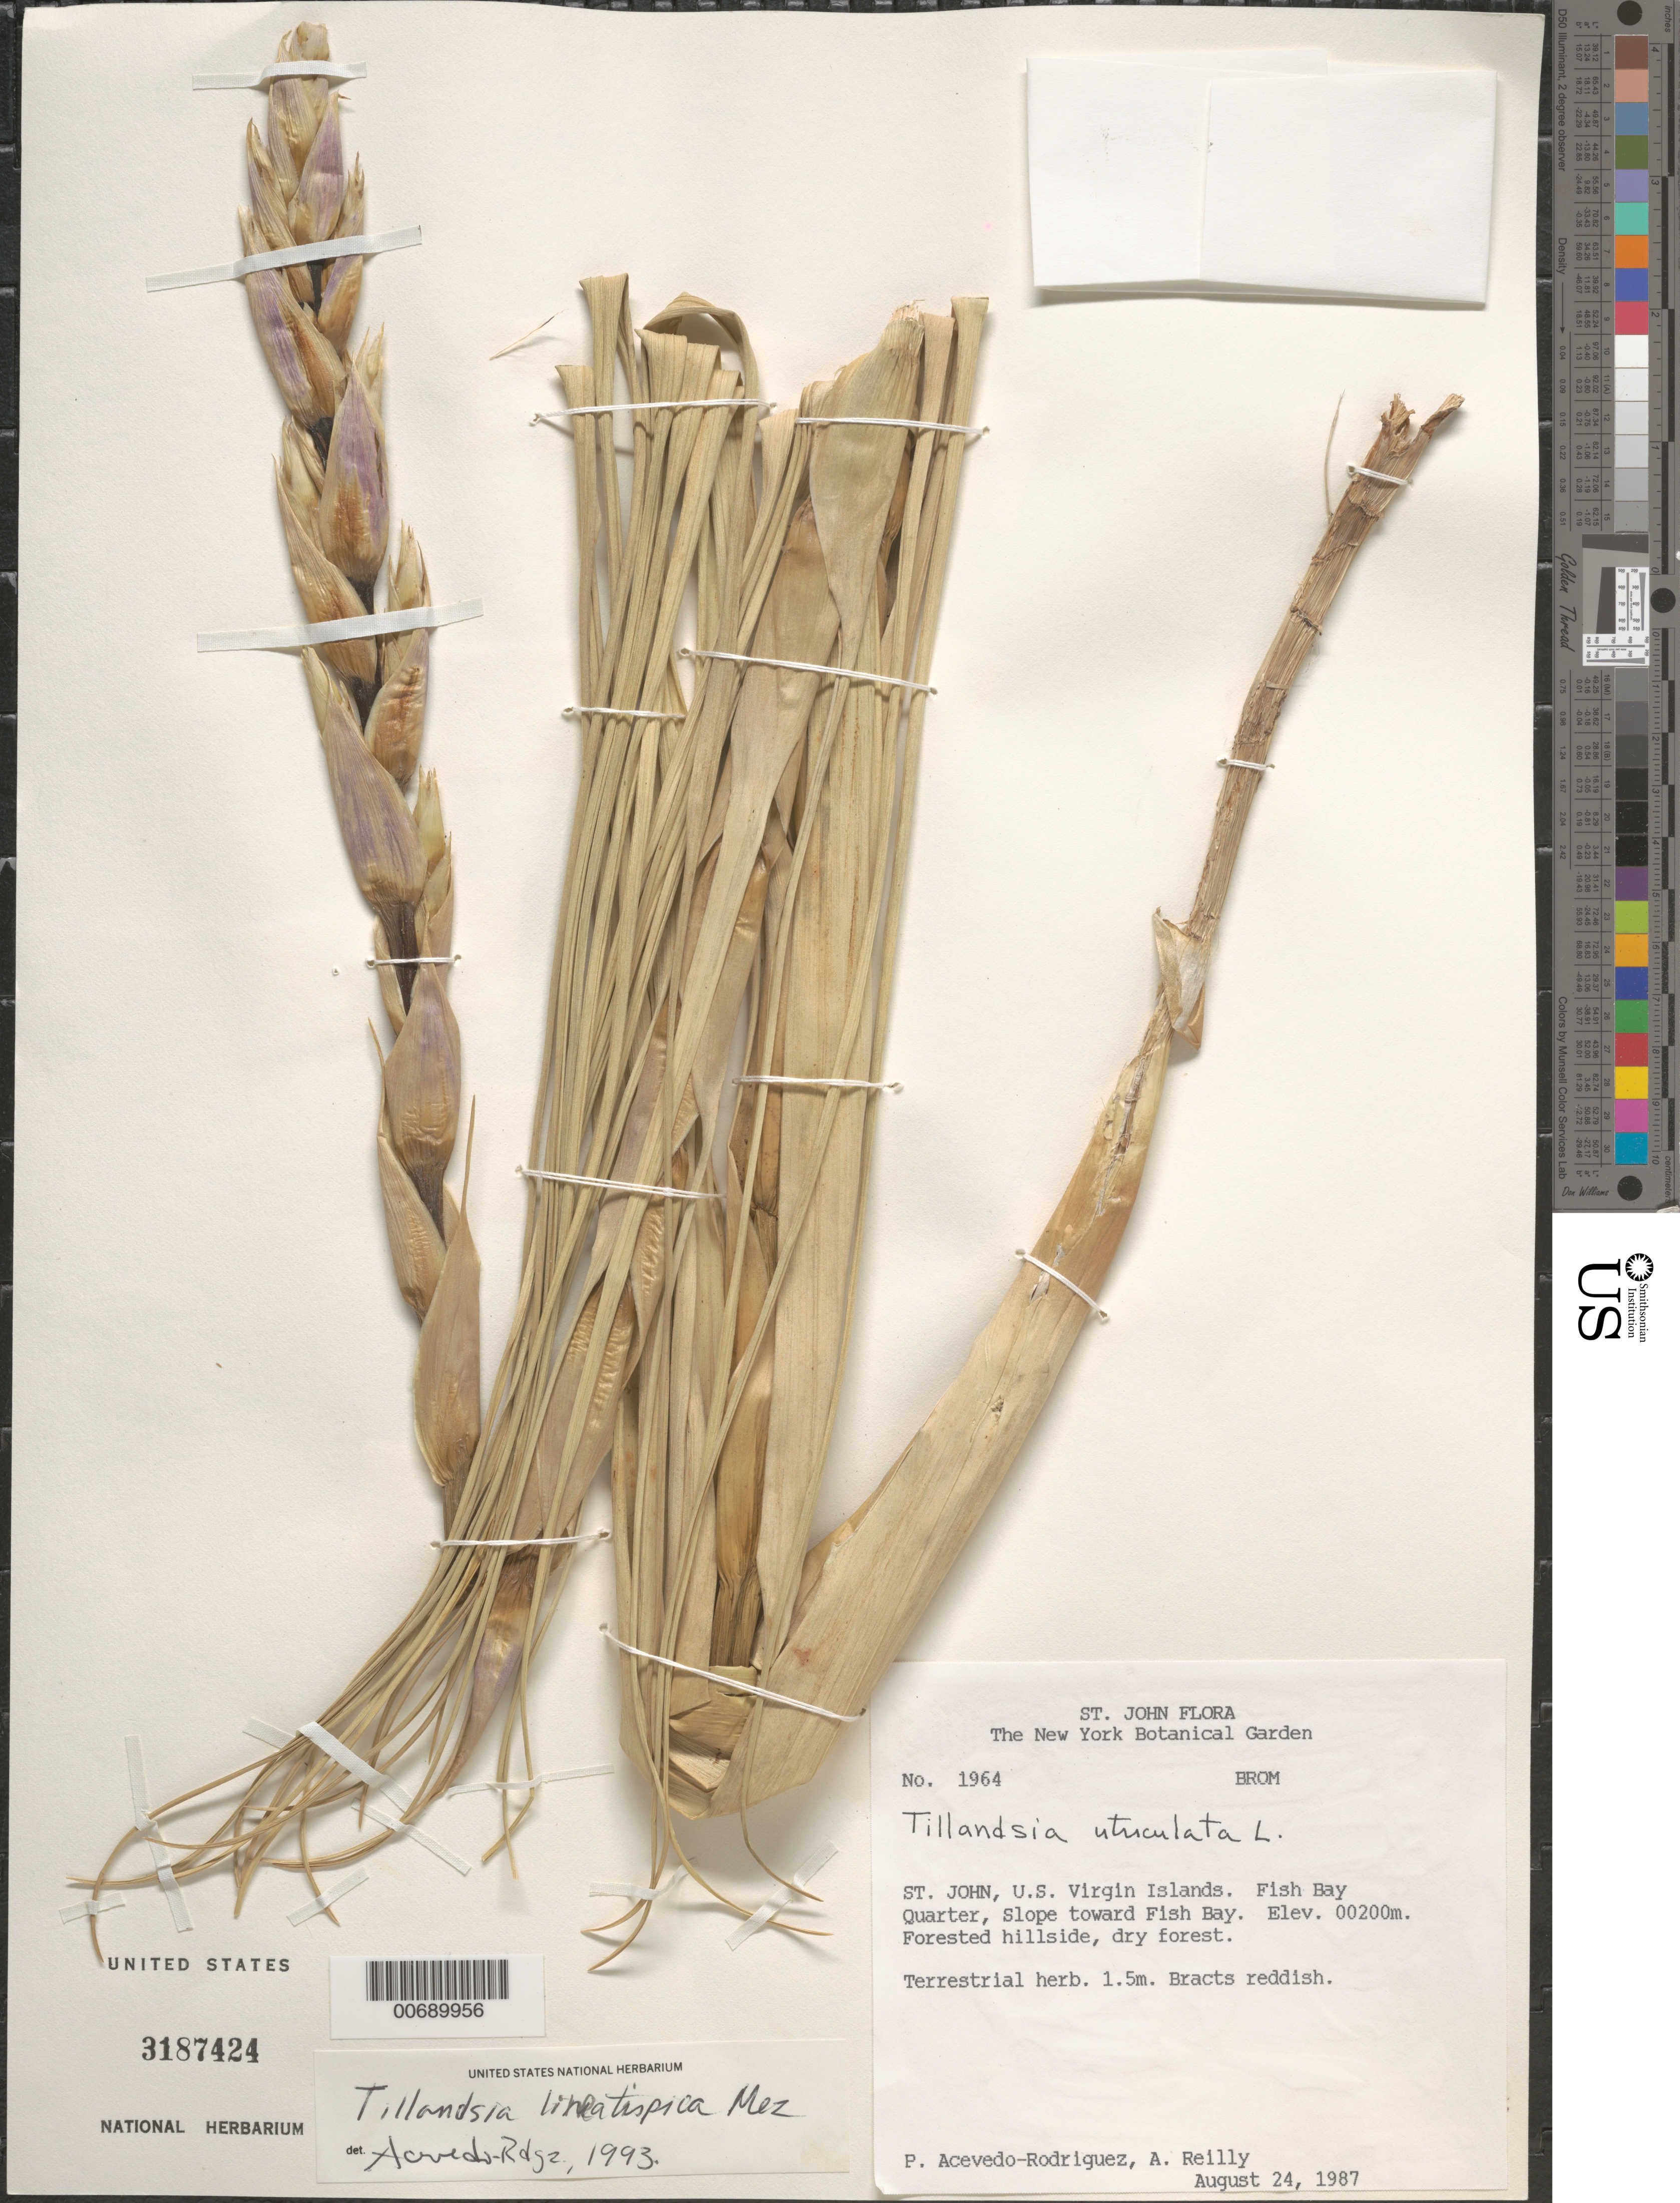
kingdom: Plantae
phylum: Tracheophyta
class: Liliopsida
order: Poales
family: Bromeliaceae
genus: Tillandsia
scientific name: Tillandsia x lineatispica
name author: Mez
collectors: P. Acevedo-Rodr. & A. Reilly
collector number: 1964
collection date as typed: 24 Aug 1987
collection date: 1987-08-24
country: U.S. Virgin Islands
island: St. John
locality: Reef Bay Quarter; Slope toward Fish Bay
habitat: Forested hillside, dry forest.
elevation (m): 200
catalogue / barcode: US 3187424